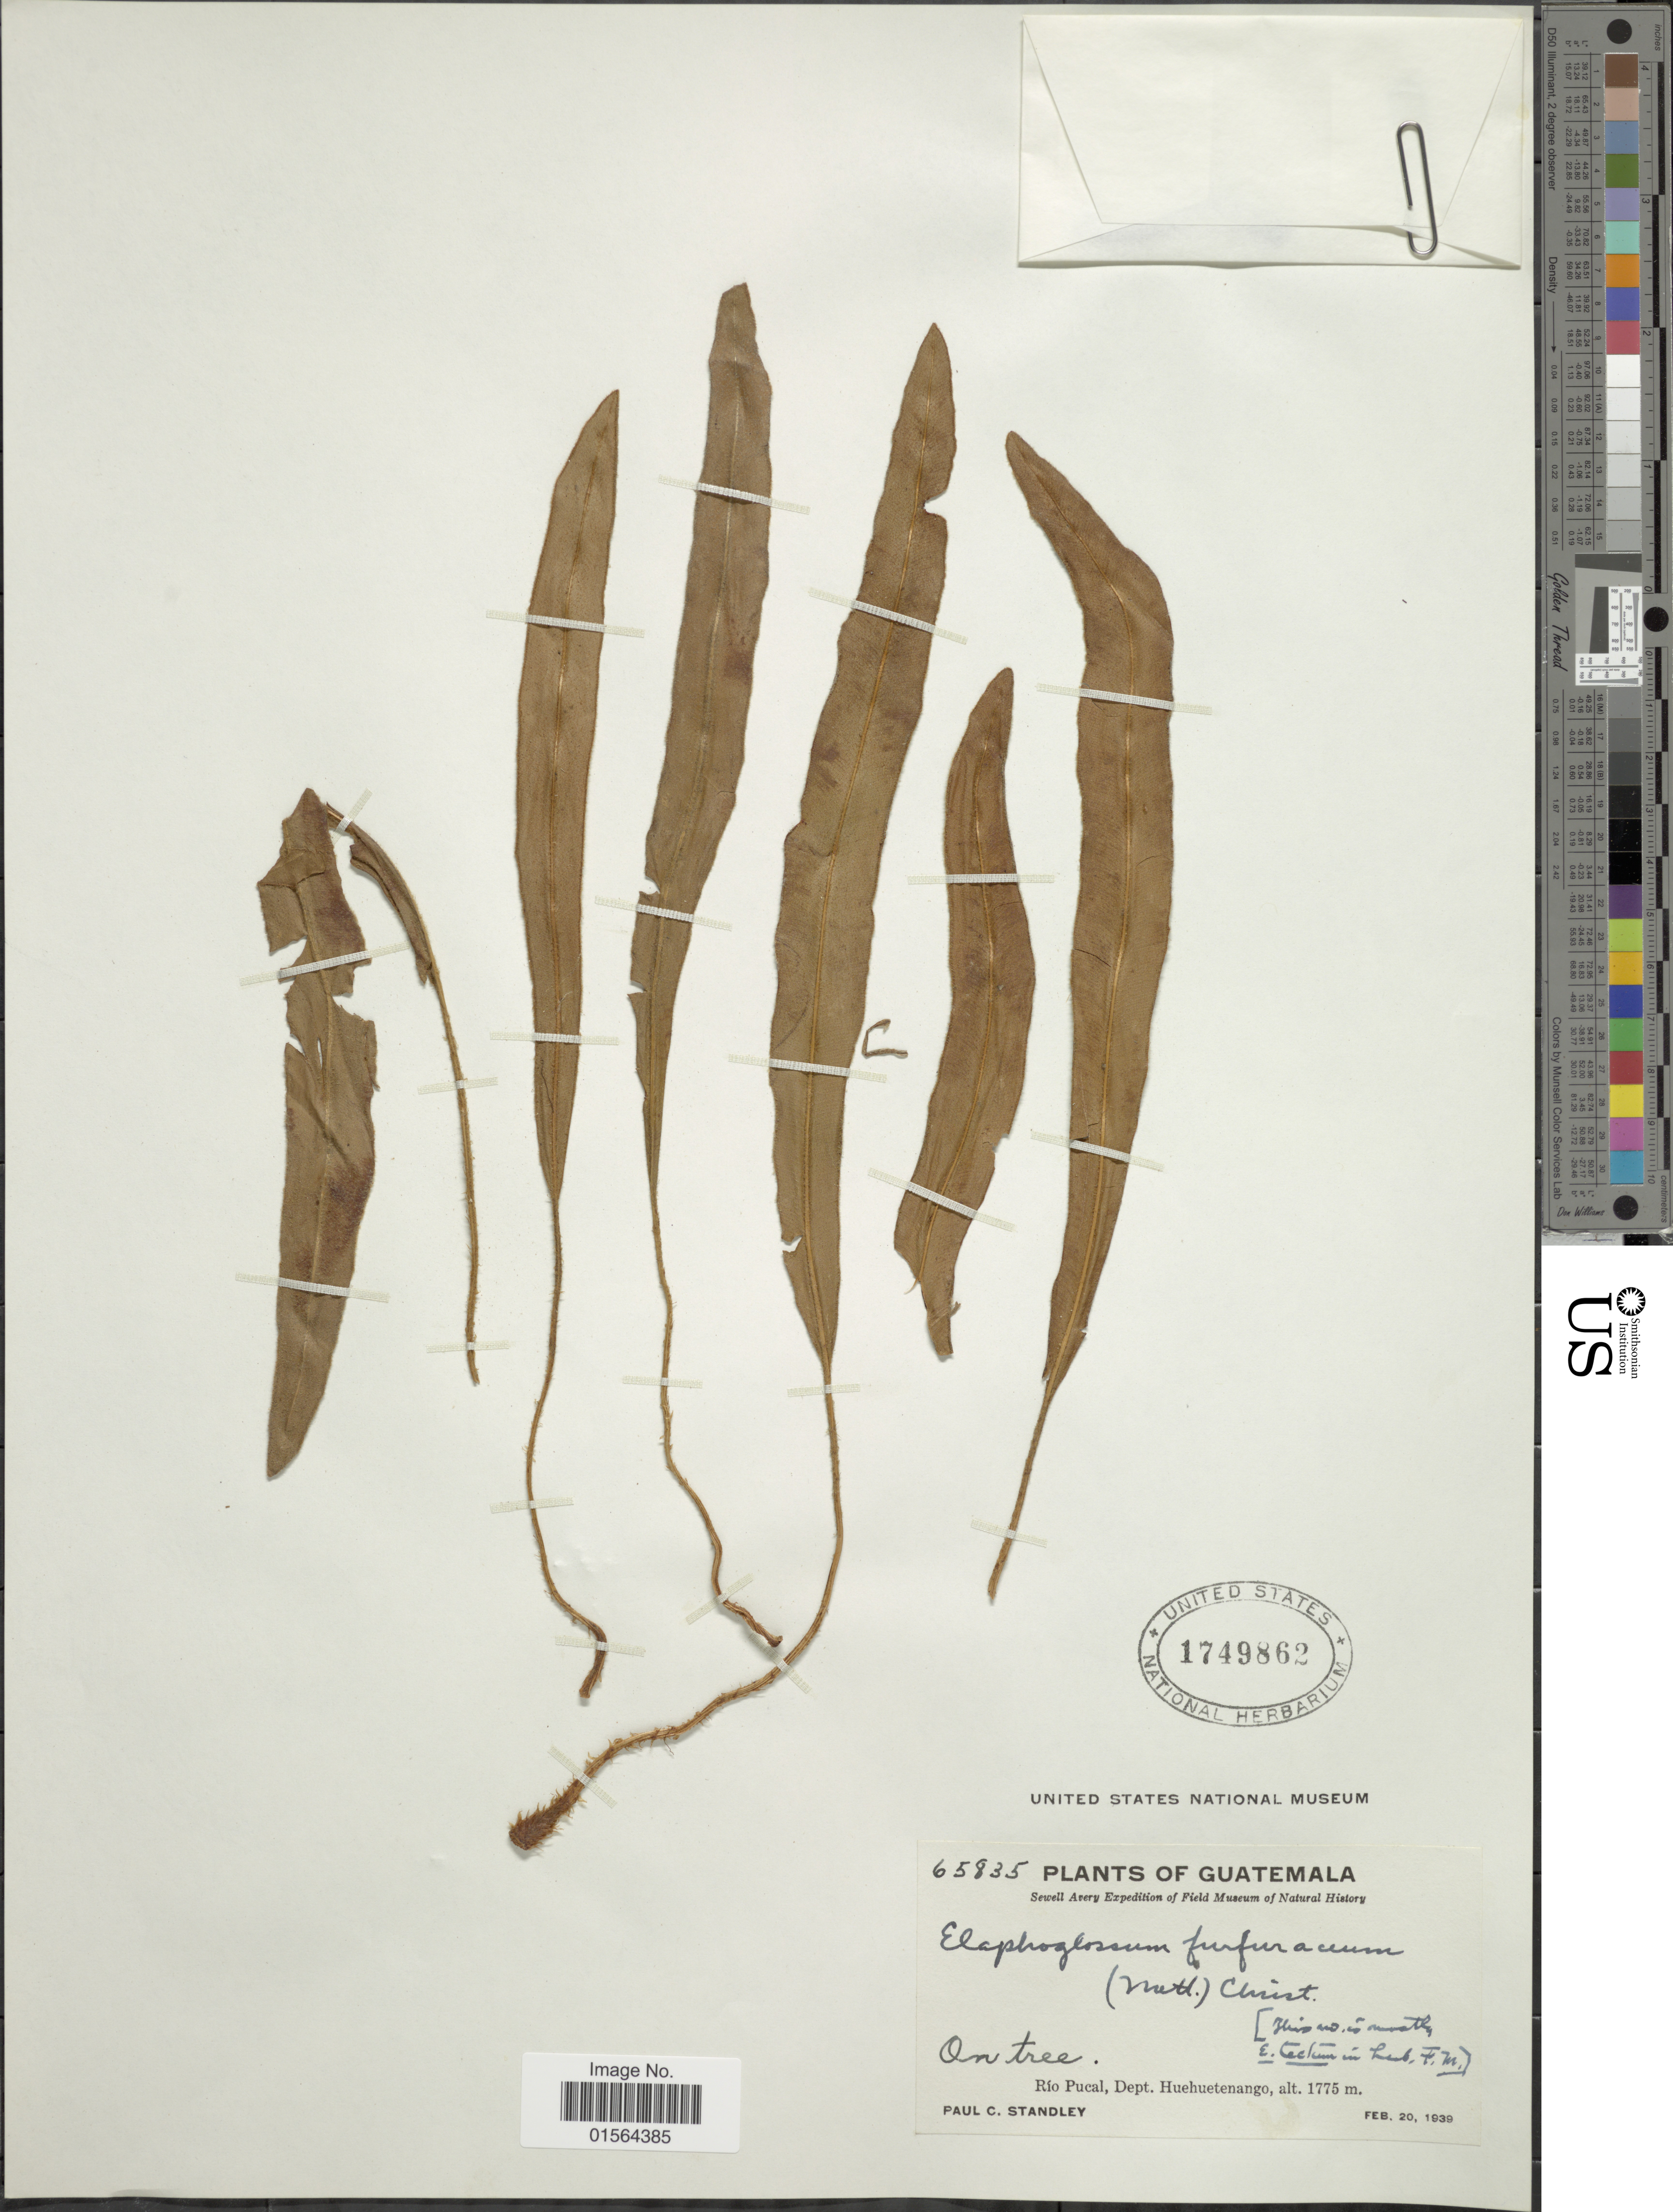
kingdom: Plantae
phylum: Tracheophyta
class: Polypodiopsida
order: Polypodiales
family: Dryopteridaceae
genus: Elaphoglossum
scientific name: Elaphoglossum muelleri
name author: (E. Fourn.) C. Chr.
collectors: P. C. Standley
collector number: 65835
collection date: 1939-02-20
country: Guatemala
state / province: Huehuetenango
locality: Rio Pucal, Dept. Huehuetenango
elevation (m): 1775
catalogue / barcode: US 1749862